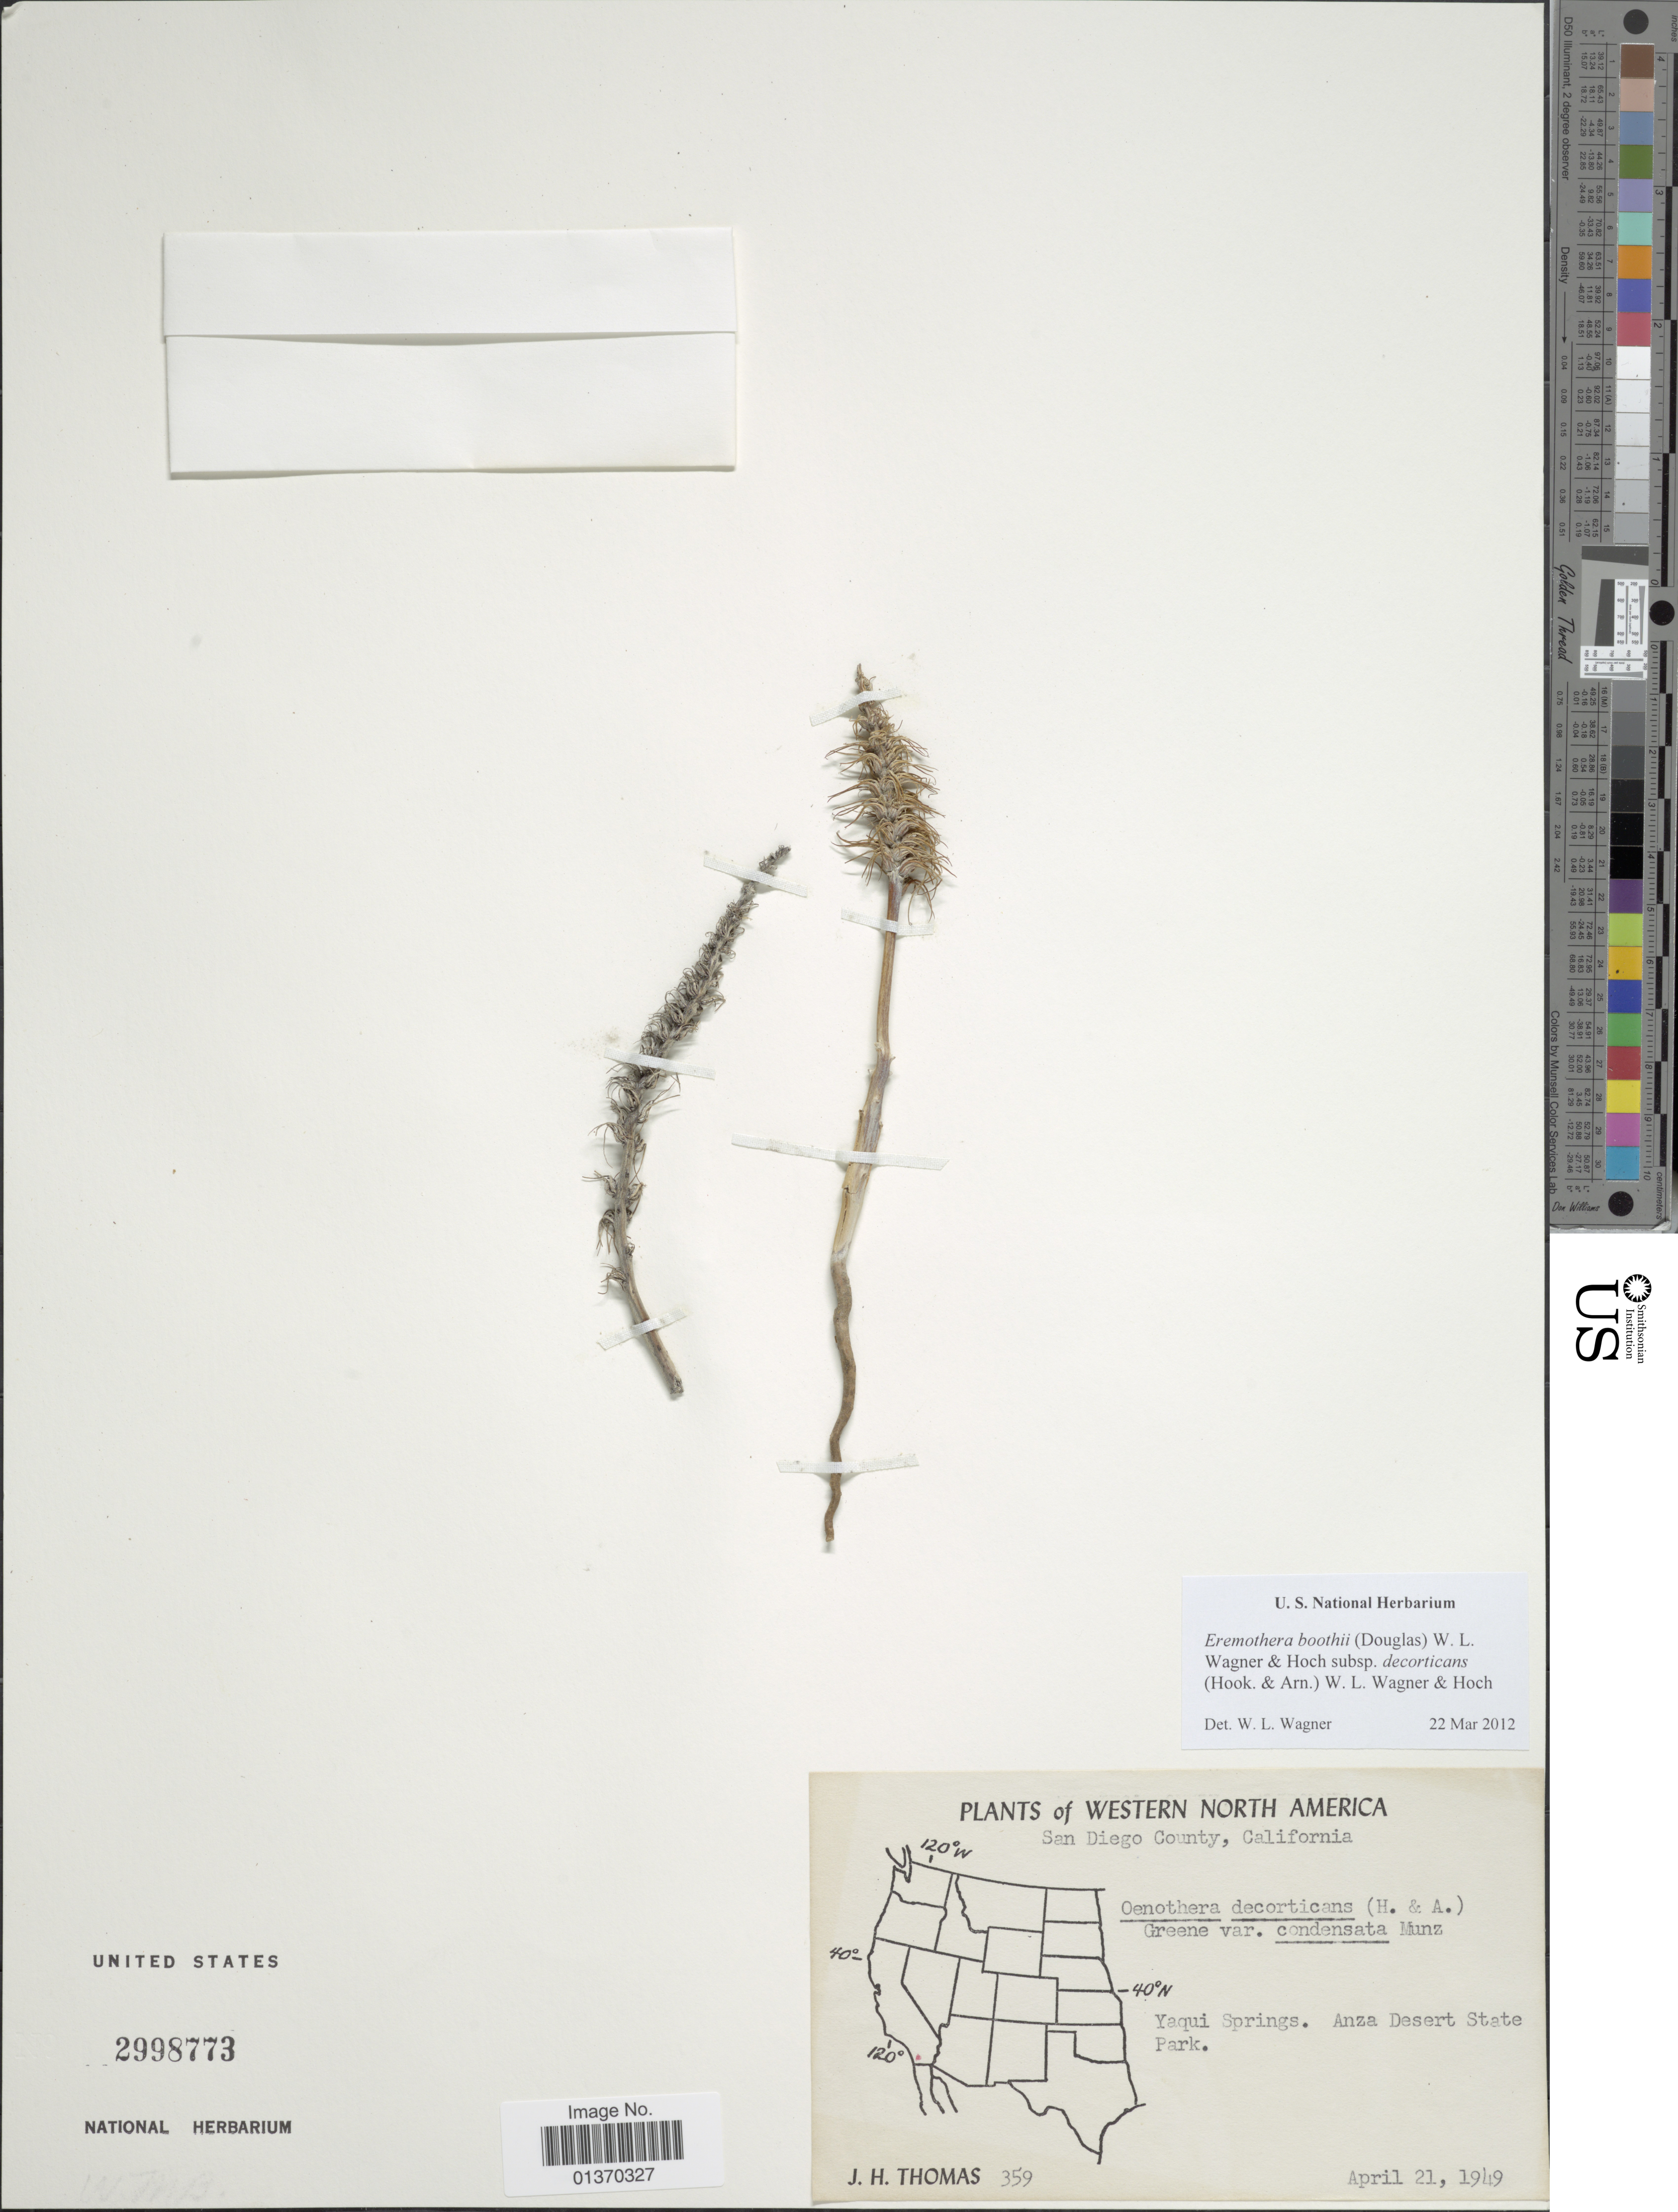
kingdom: Plantae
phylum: Tracheophyta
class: Magnoliopsida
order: Myrtales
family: Onagraceae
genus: Eremothera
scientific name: Eremothera boothii subsp. decorticans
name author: (Hook. & Arn.) W.L. Wagner & Hoch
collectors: J. H. Thomas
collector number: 359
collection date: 1949-04-21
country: United States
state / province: California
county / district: San Diego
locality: Western North America, San Diego County, Yagui Springs, Anza Desert State Park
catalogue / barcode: US 2998773